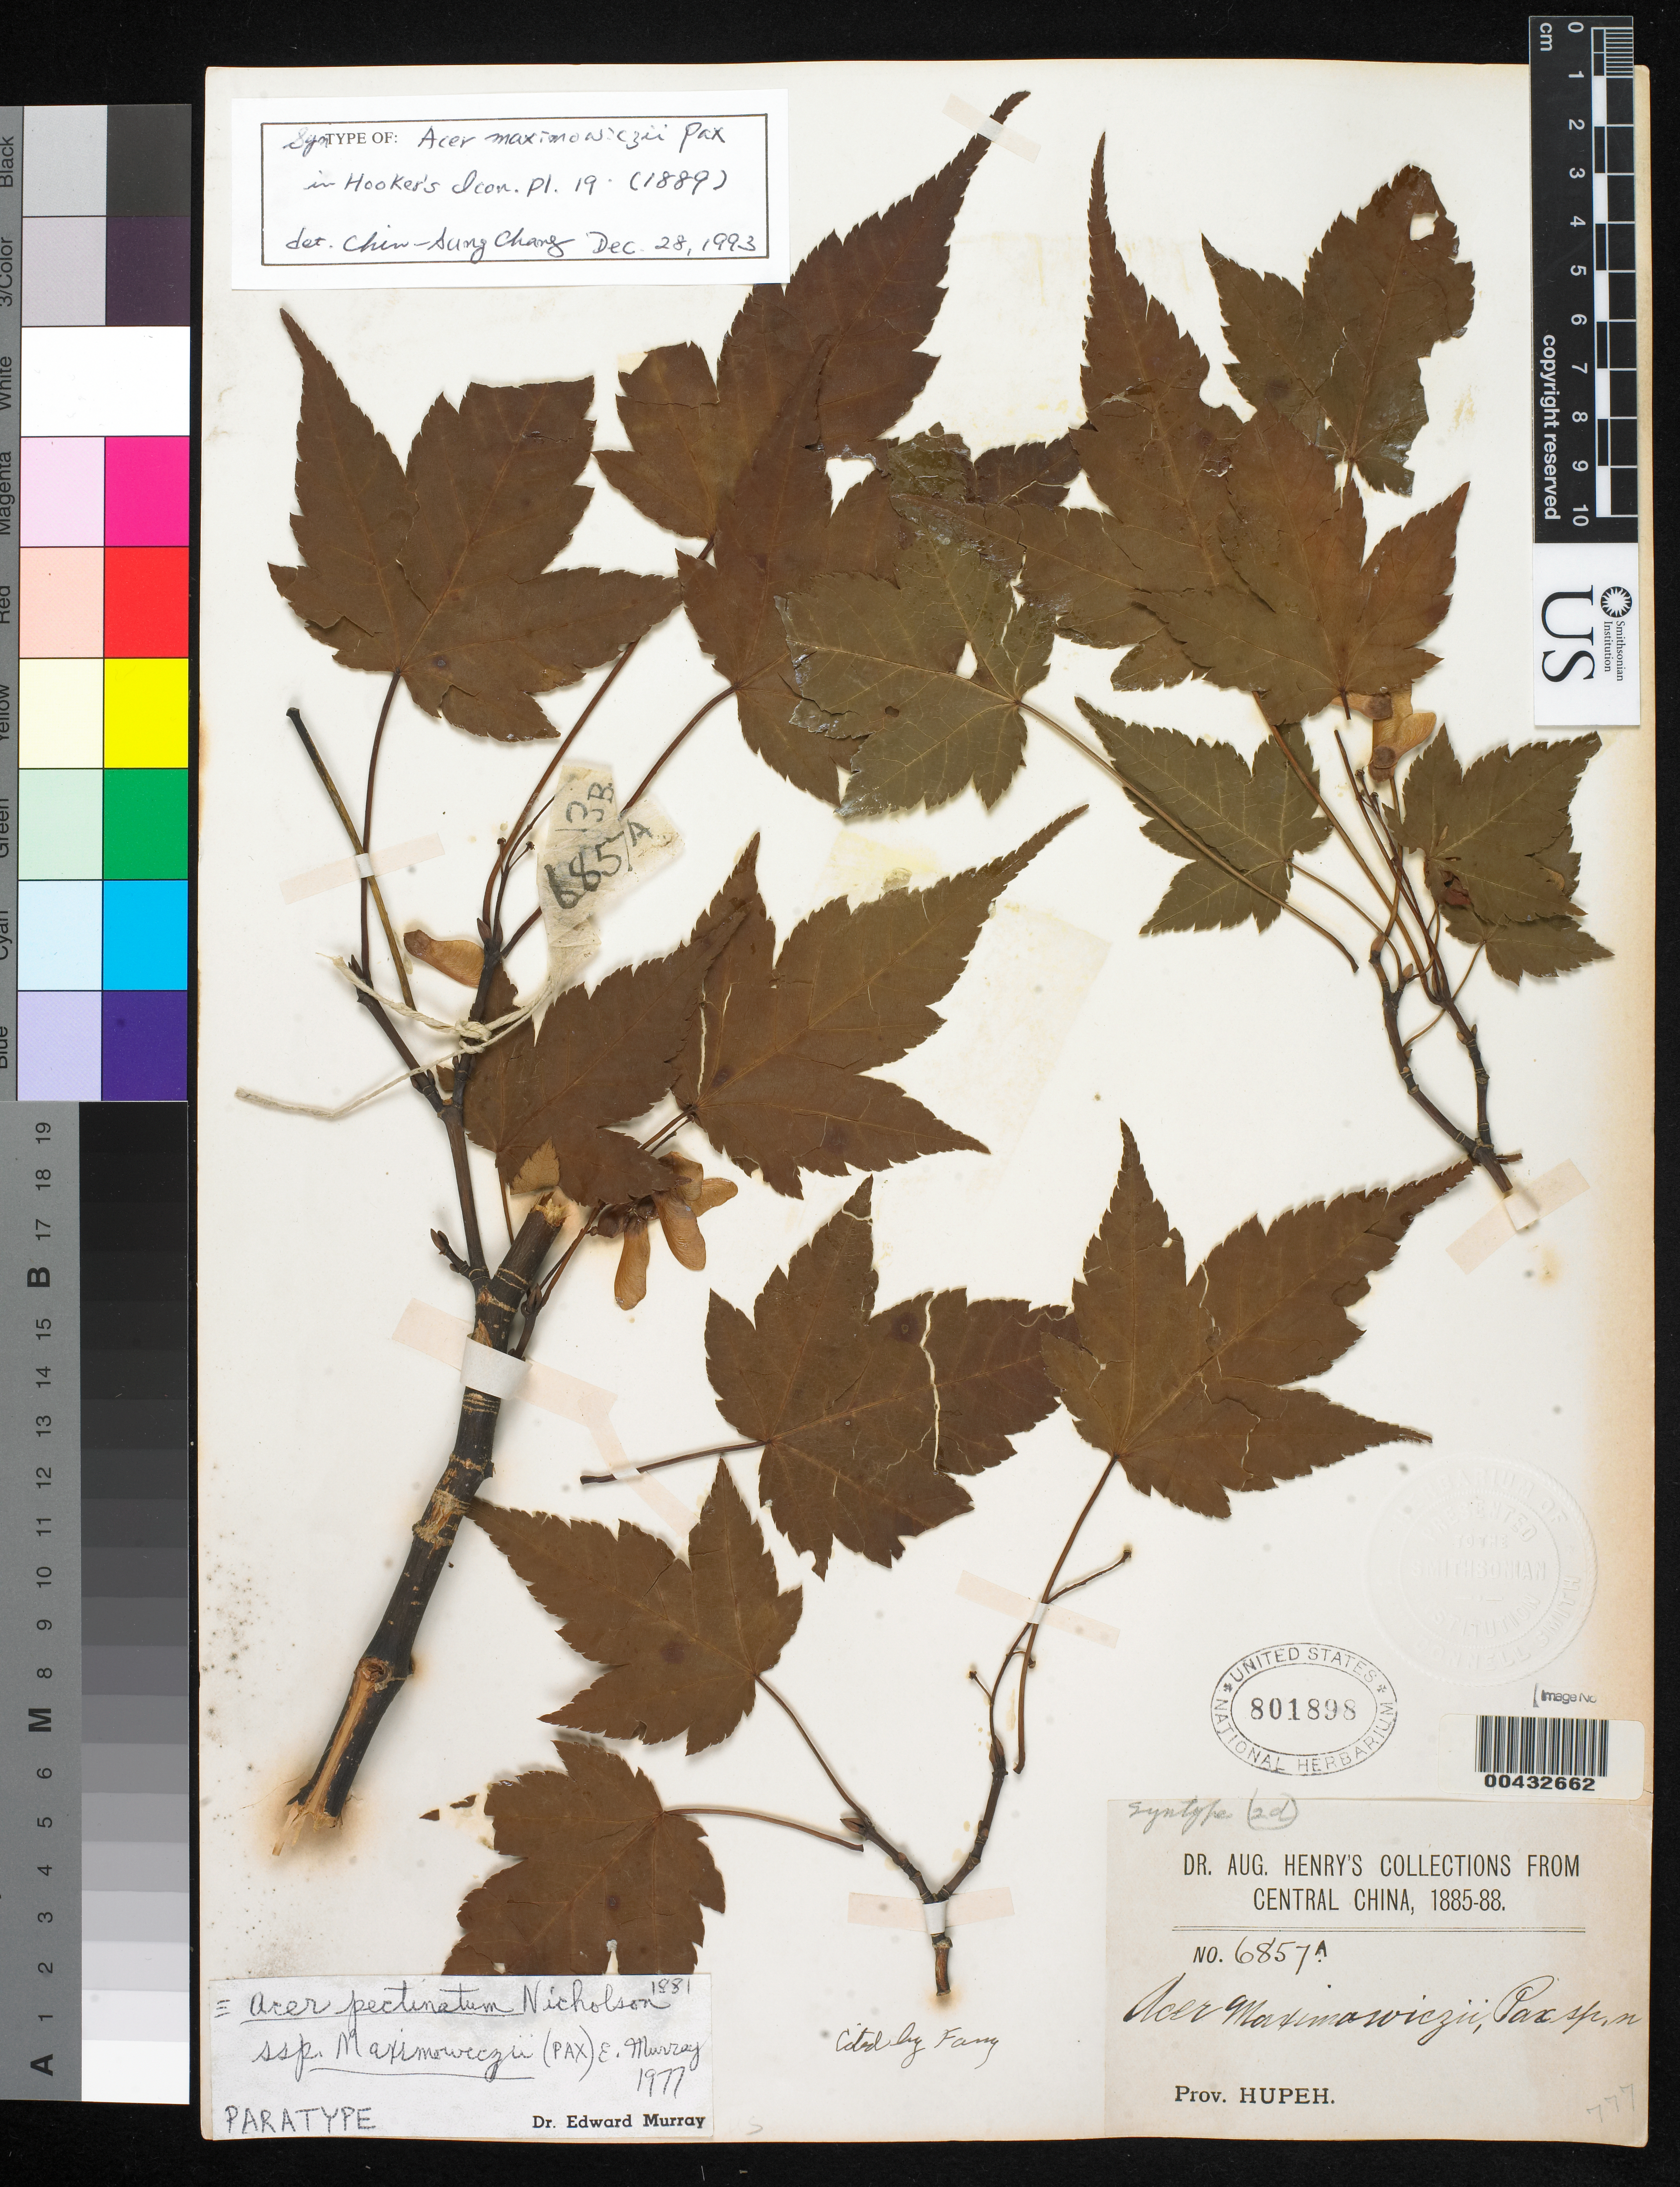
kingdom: Plantae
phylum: Tracheophyta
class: Magnoliopsida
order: Sapindales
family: Sapindaceae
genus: Acer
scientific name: Acer maximowiczii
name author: Pax in Hook.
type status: Isosyntype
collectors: A. Henry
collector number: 6857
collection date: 1885/1888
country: China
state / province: Hubei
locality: Central China. Prov. Hupeh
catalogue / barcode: US 801898